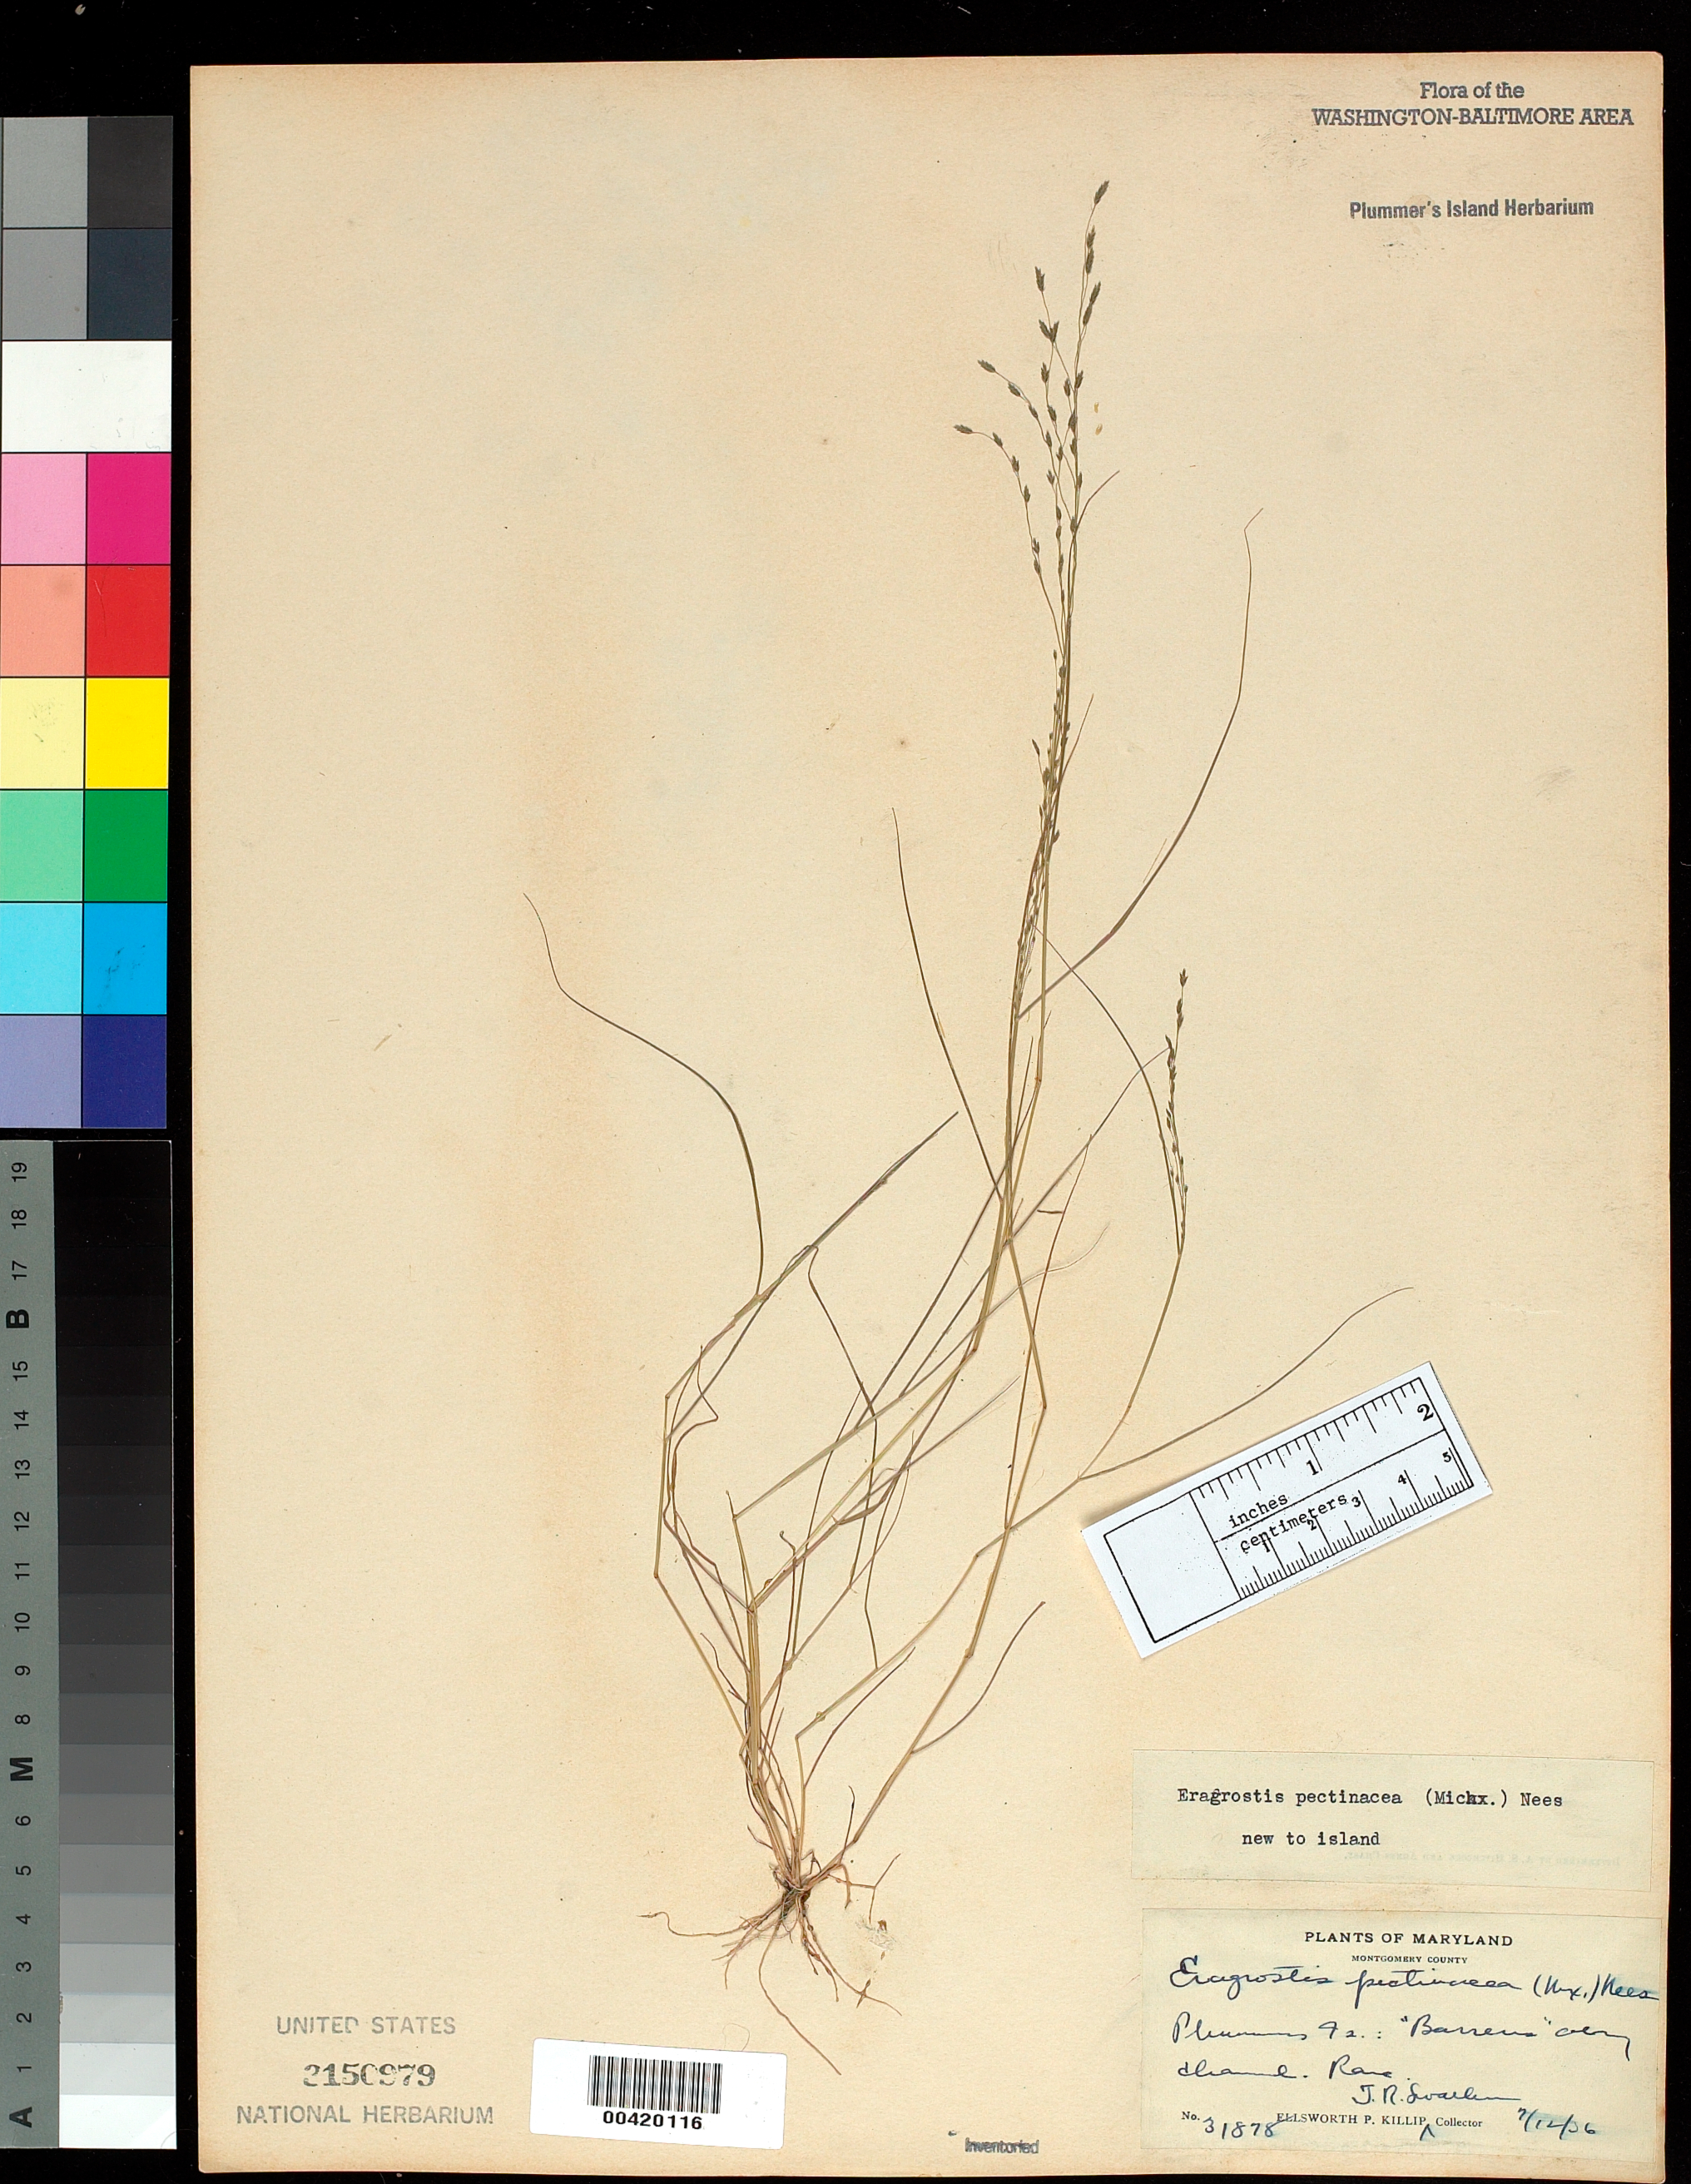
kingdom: Plantae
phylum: Tracheophyta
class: Liliopsida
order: Poales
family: Poaceae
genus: Eragrostis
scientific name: Eragrostis pectinacea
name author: (Michx.) Nees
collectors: E. P. Killip & J. R. Swallen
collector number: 31878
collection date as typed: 12 Jul 1936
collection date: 1936-07-12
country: United States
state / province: Maryland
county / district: Montgomery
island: Plummers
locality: Plummer's Island; "barrens" along Channel C. & O. Canal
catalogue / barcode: US 3150979